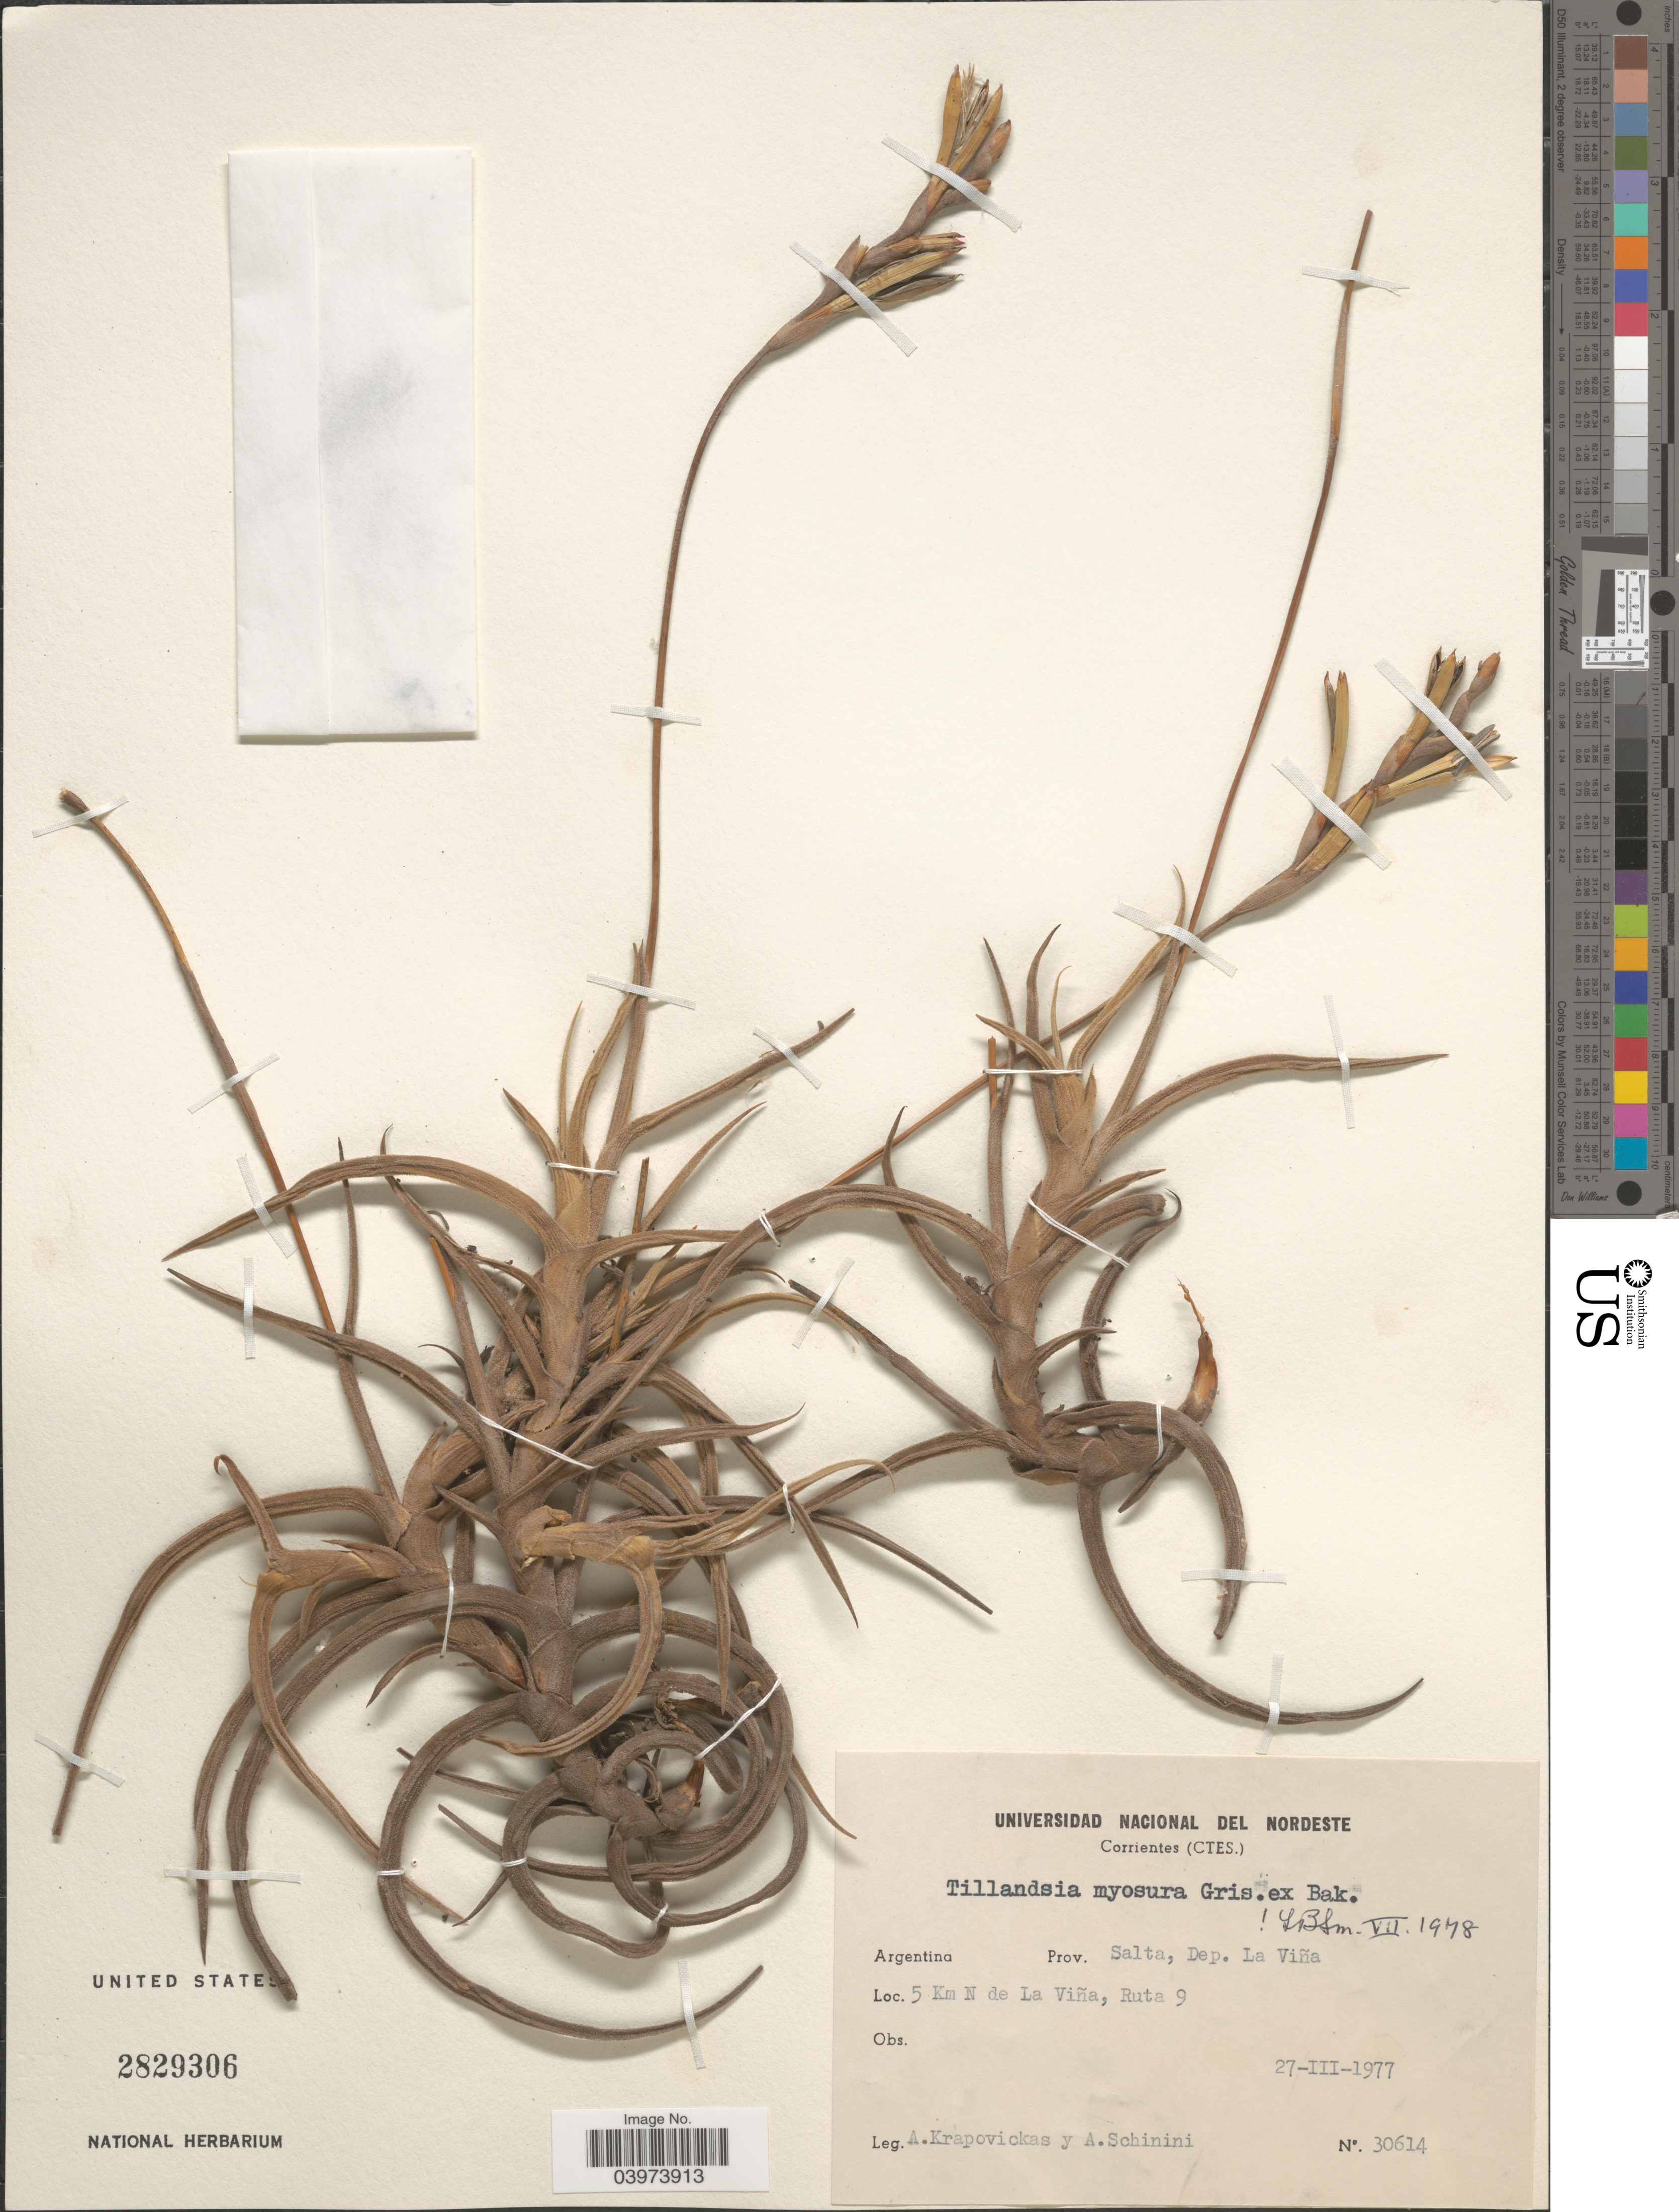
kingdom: Plantae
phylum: Tracheophyta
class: Liliopsida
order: Poales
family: Bromeliaceae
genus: Tillandsia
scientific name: Tillandsia myosura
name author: Griseb.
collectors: A. Karpovickas & A. Schinini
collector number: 30614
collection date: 1977-03-27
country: Argentina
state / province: Salta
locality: Dep. La Viña. 5 Km N de La Viña, Ruta 9.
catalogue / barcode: US 2829306